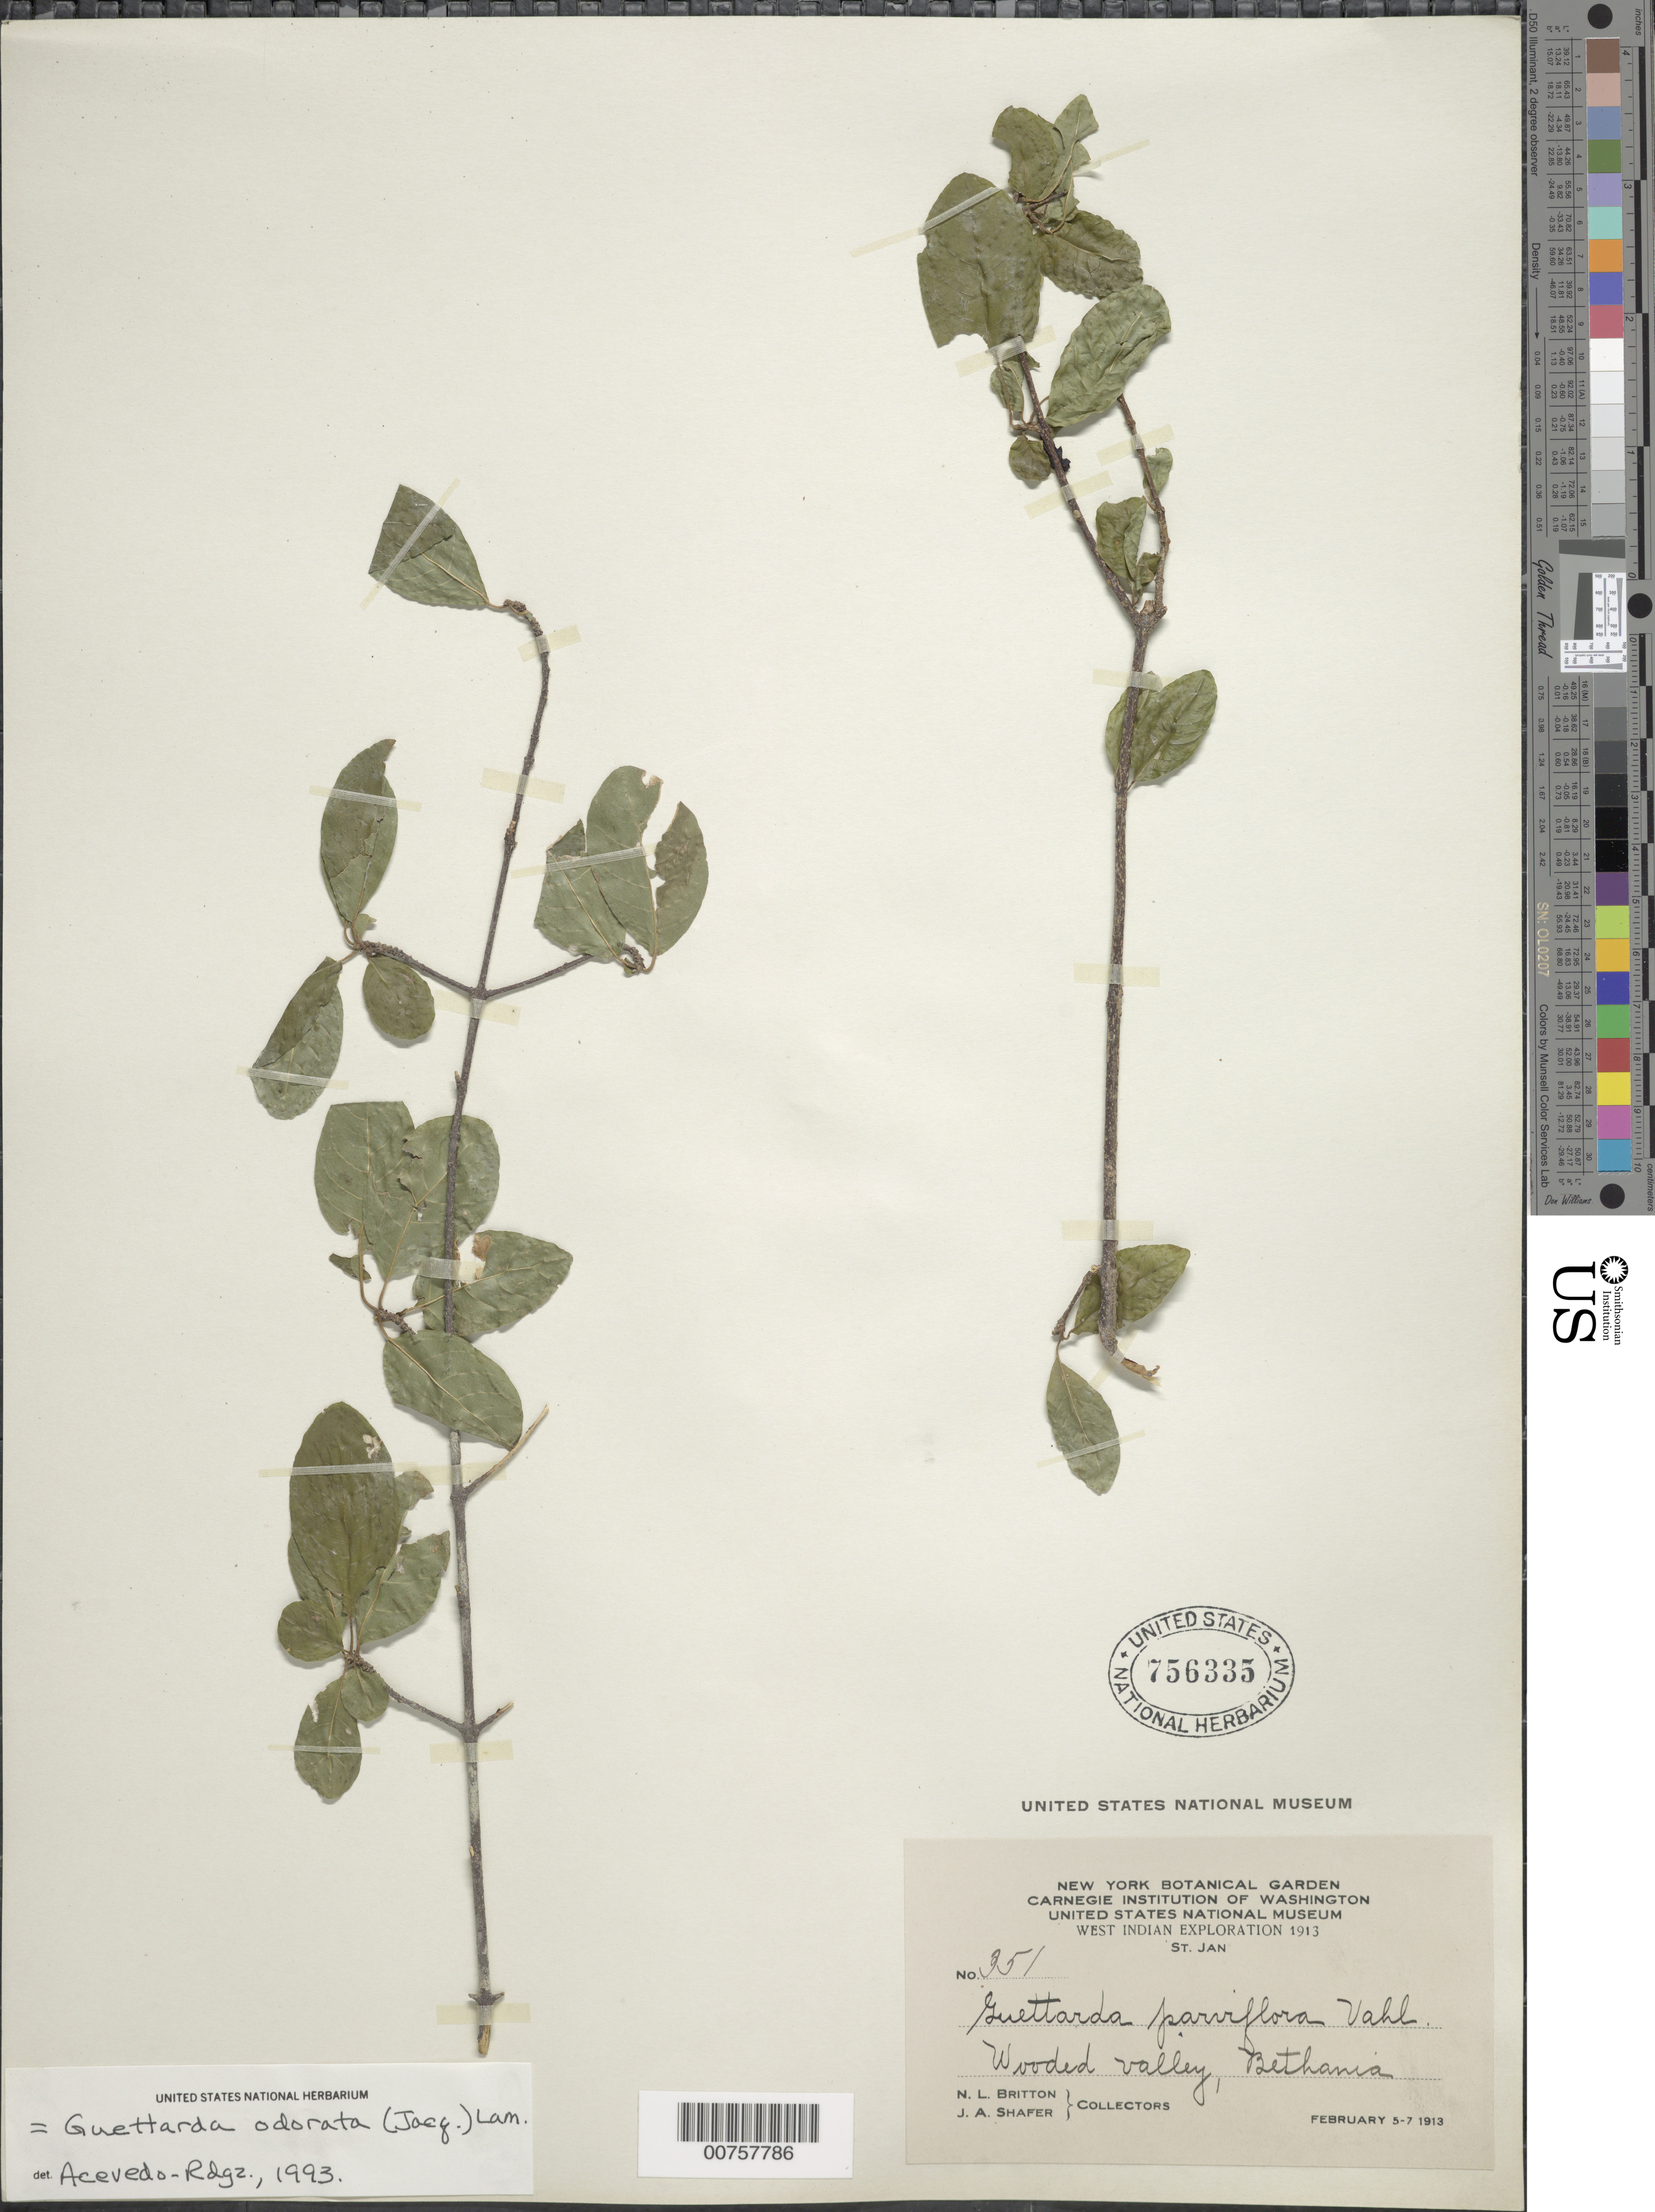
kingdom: Plantae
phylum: Tracheophyta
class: Magnoliopsida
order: Gentianales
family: Rubiaceae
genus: Guettarda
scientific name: Guettarda odorata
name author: (Jacq.) Lam.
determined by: Acevedo-Rodríguez, P., (BOT), Smithsonian Institution - National Museum of Natural History (UNITED STATES)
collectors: N. Britton & J. A. Shafer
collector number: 351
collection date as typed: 05 Feb 1913 to 07 Feb 1913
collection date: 1913-02-05/1913-02-07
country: U.S. Virgin Islands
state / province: St. John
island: St. John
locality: Bethania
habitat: Wooded valley.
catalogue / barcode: US 756335